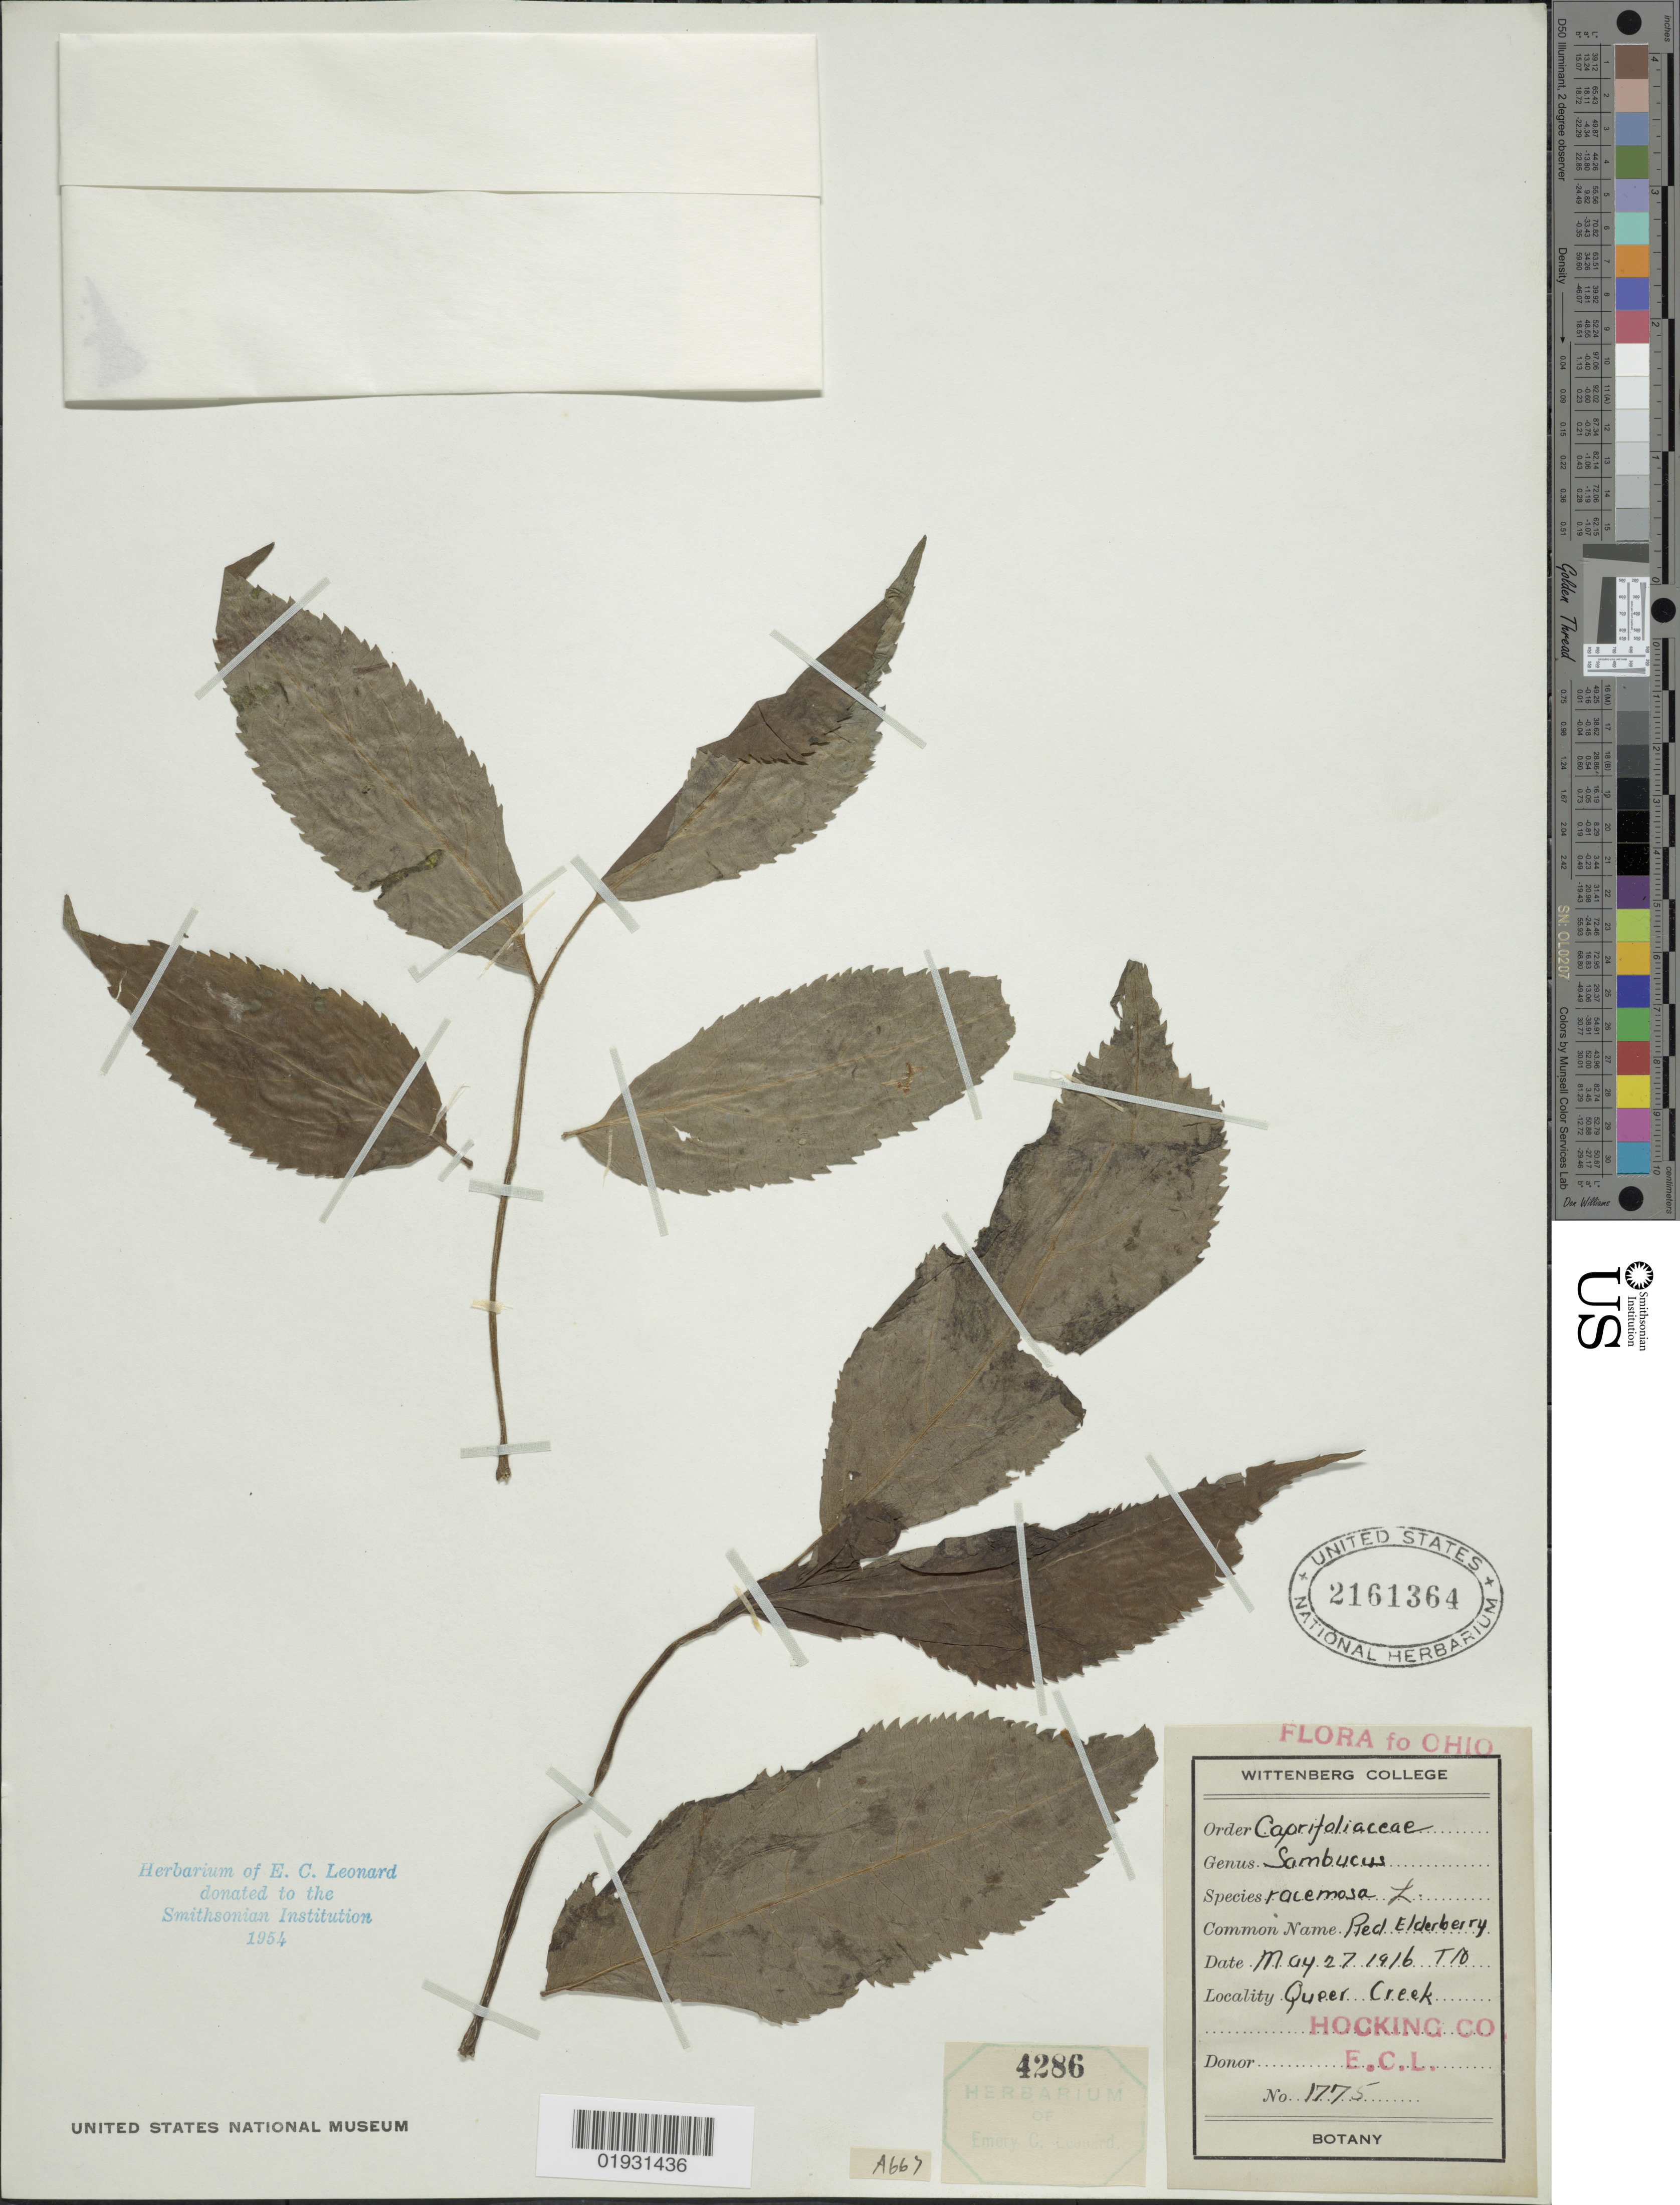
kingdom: Plantae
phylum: Tracheophyta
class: Magnoliopsida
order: Dipsacales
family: Viburnaceae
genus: Sambucus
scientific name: Sambucus racemosa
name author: L.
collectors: E. C. Leonard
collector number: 1775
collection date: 1916-05-27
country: United States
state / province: Ohio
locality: Quper Creek. Hocking Co.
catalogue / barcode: US 2161364